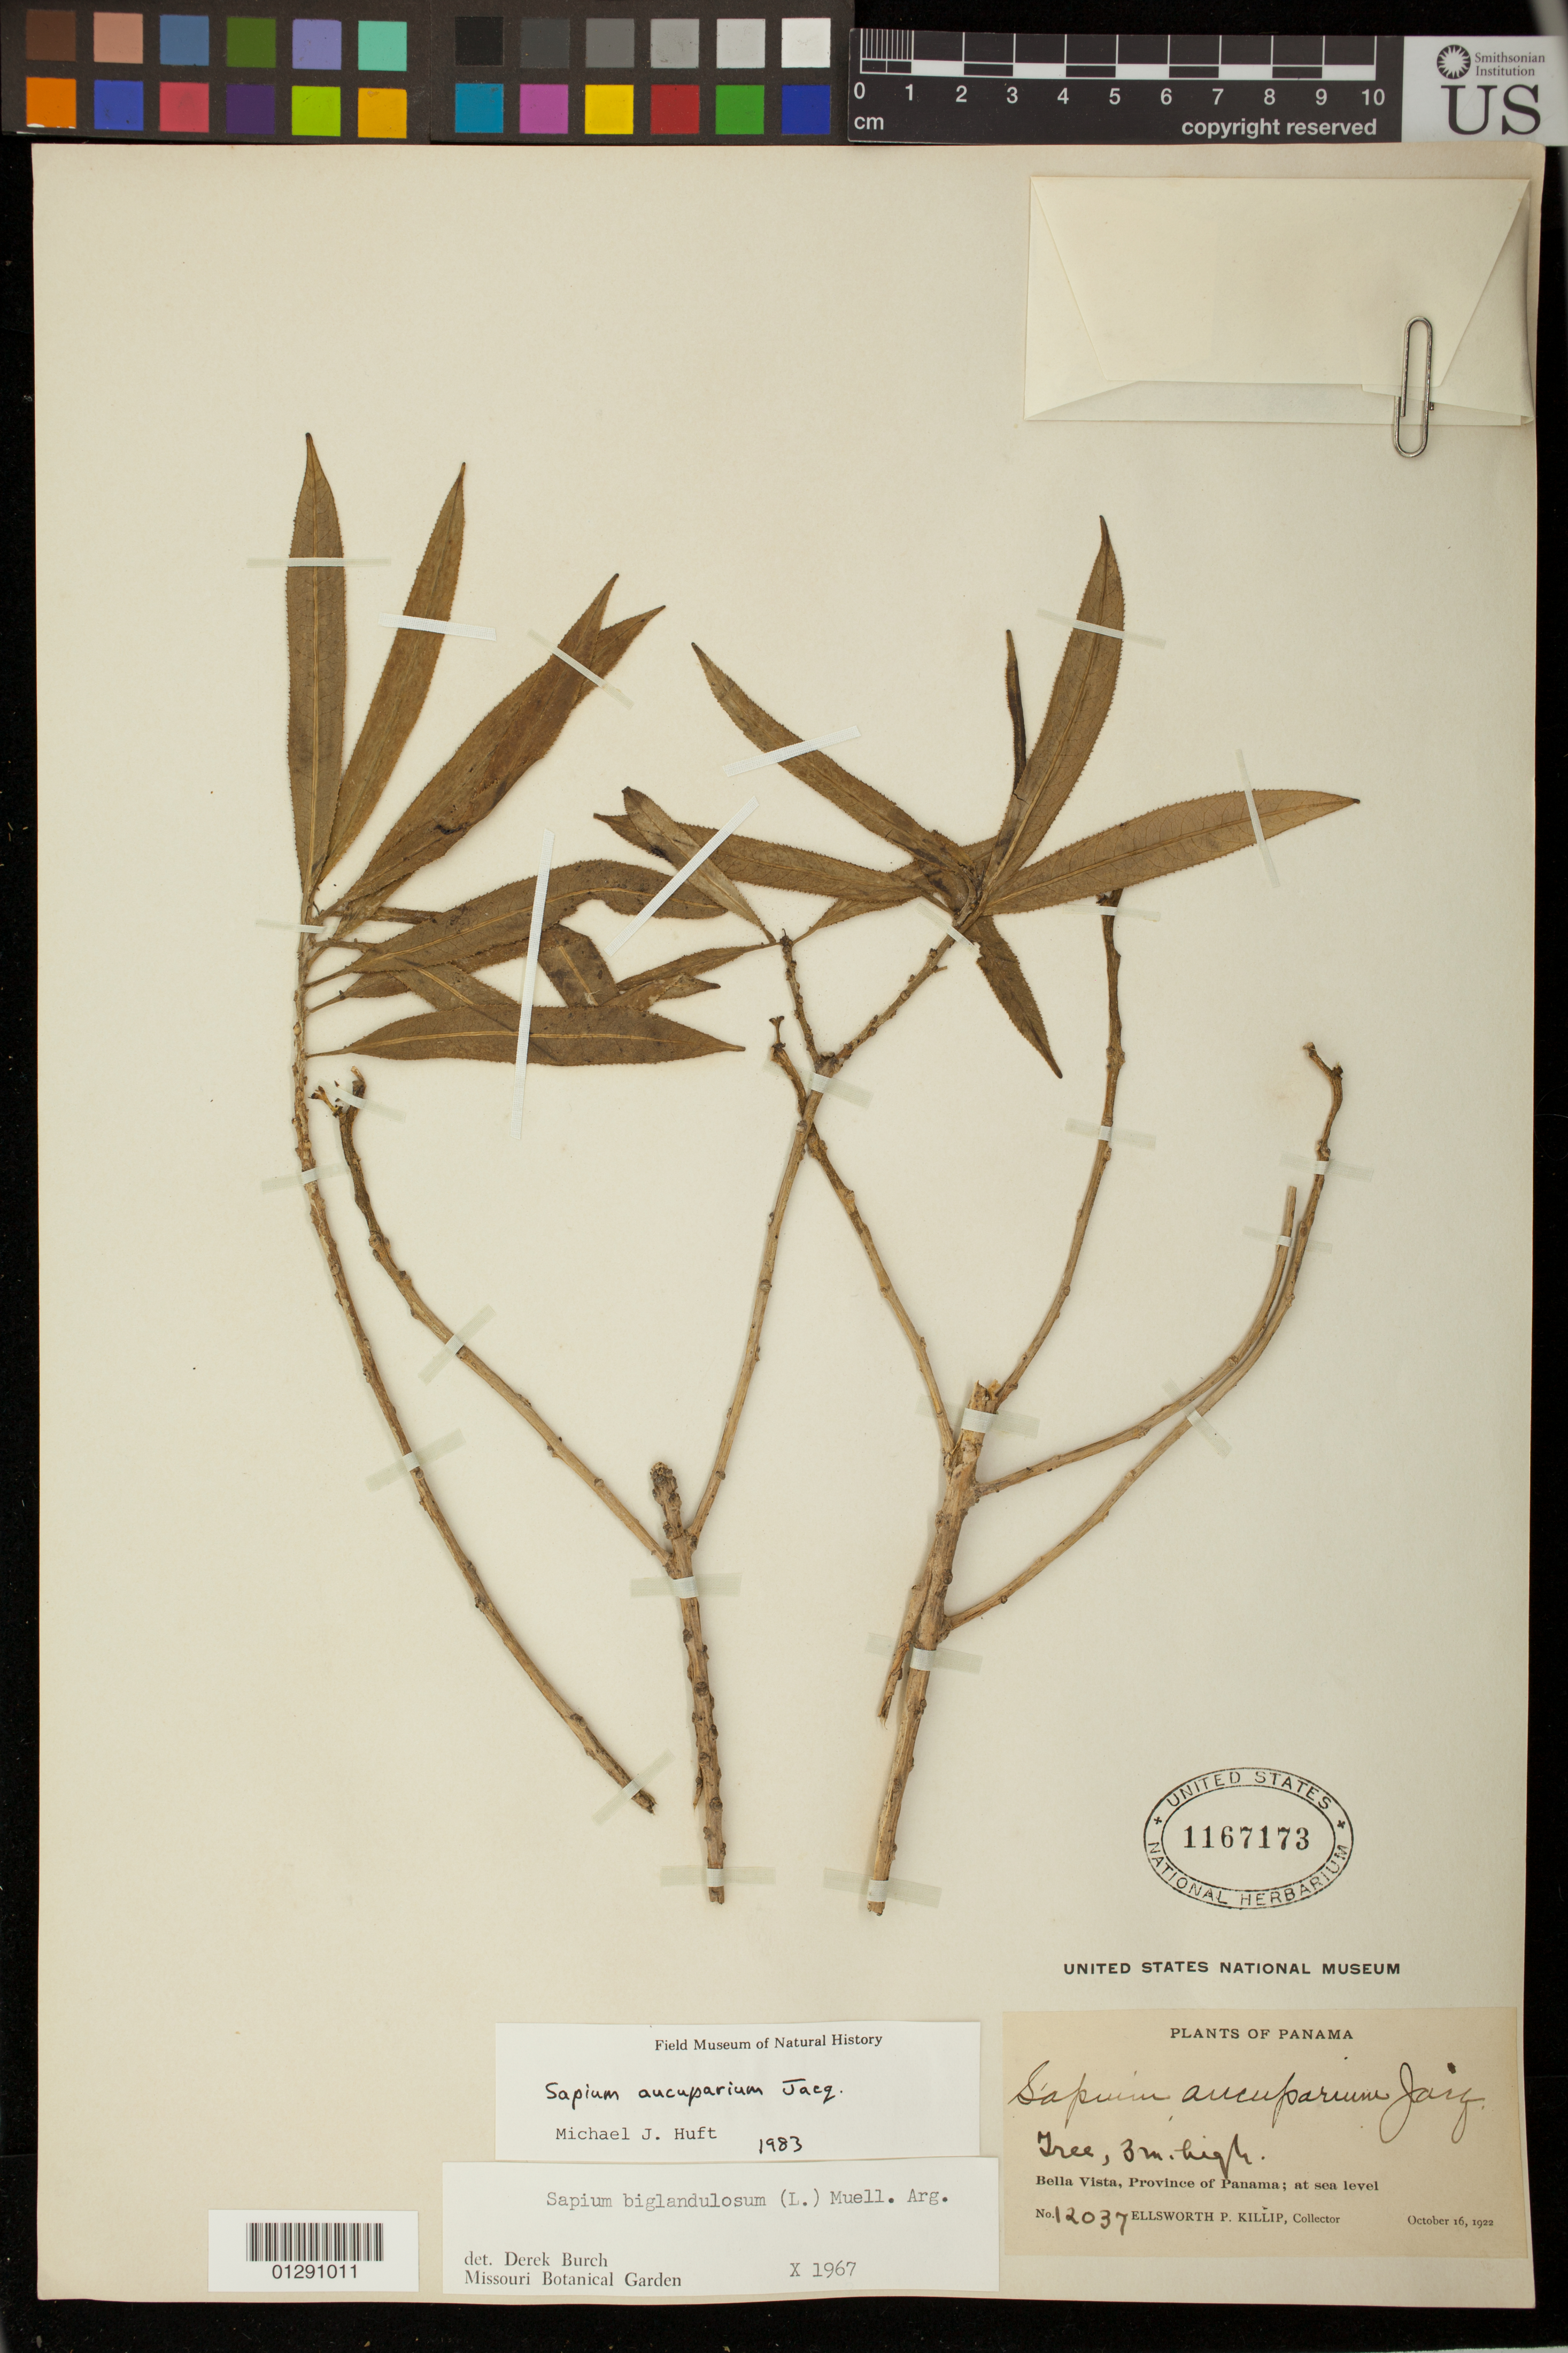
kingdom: Plantae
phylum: Tracheophyta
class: Magnoliopsida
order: Malpighiales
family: Euphorbiaceae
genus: Sapium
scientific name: Sapium aucuparium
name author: Jacq.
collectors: E. P. Killip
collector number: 12037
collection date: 1922-10-16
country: Panama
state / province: Panamá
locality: Bella Vista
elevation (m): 0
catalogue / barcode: US 1167173